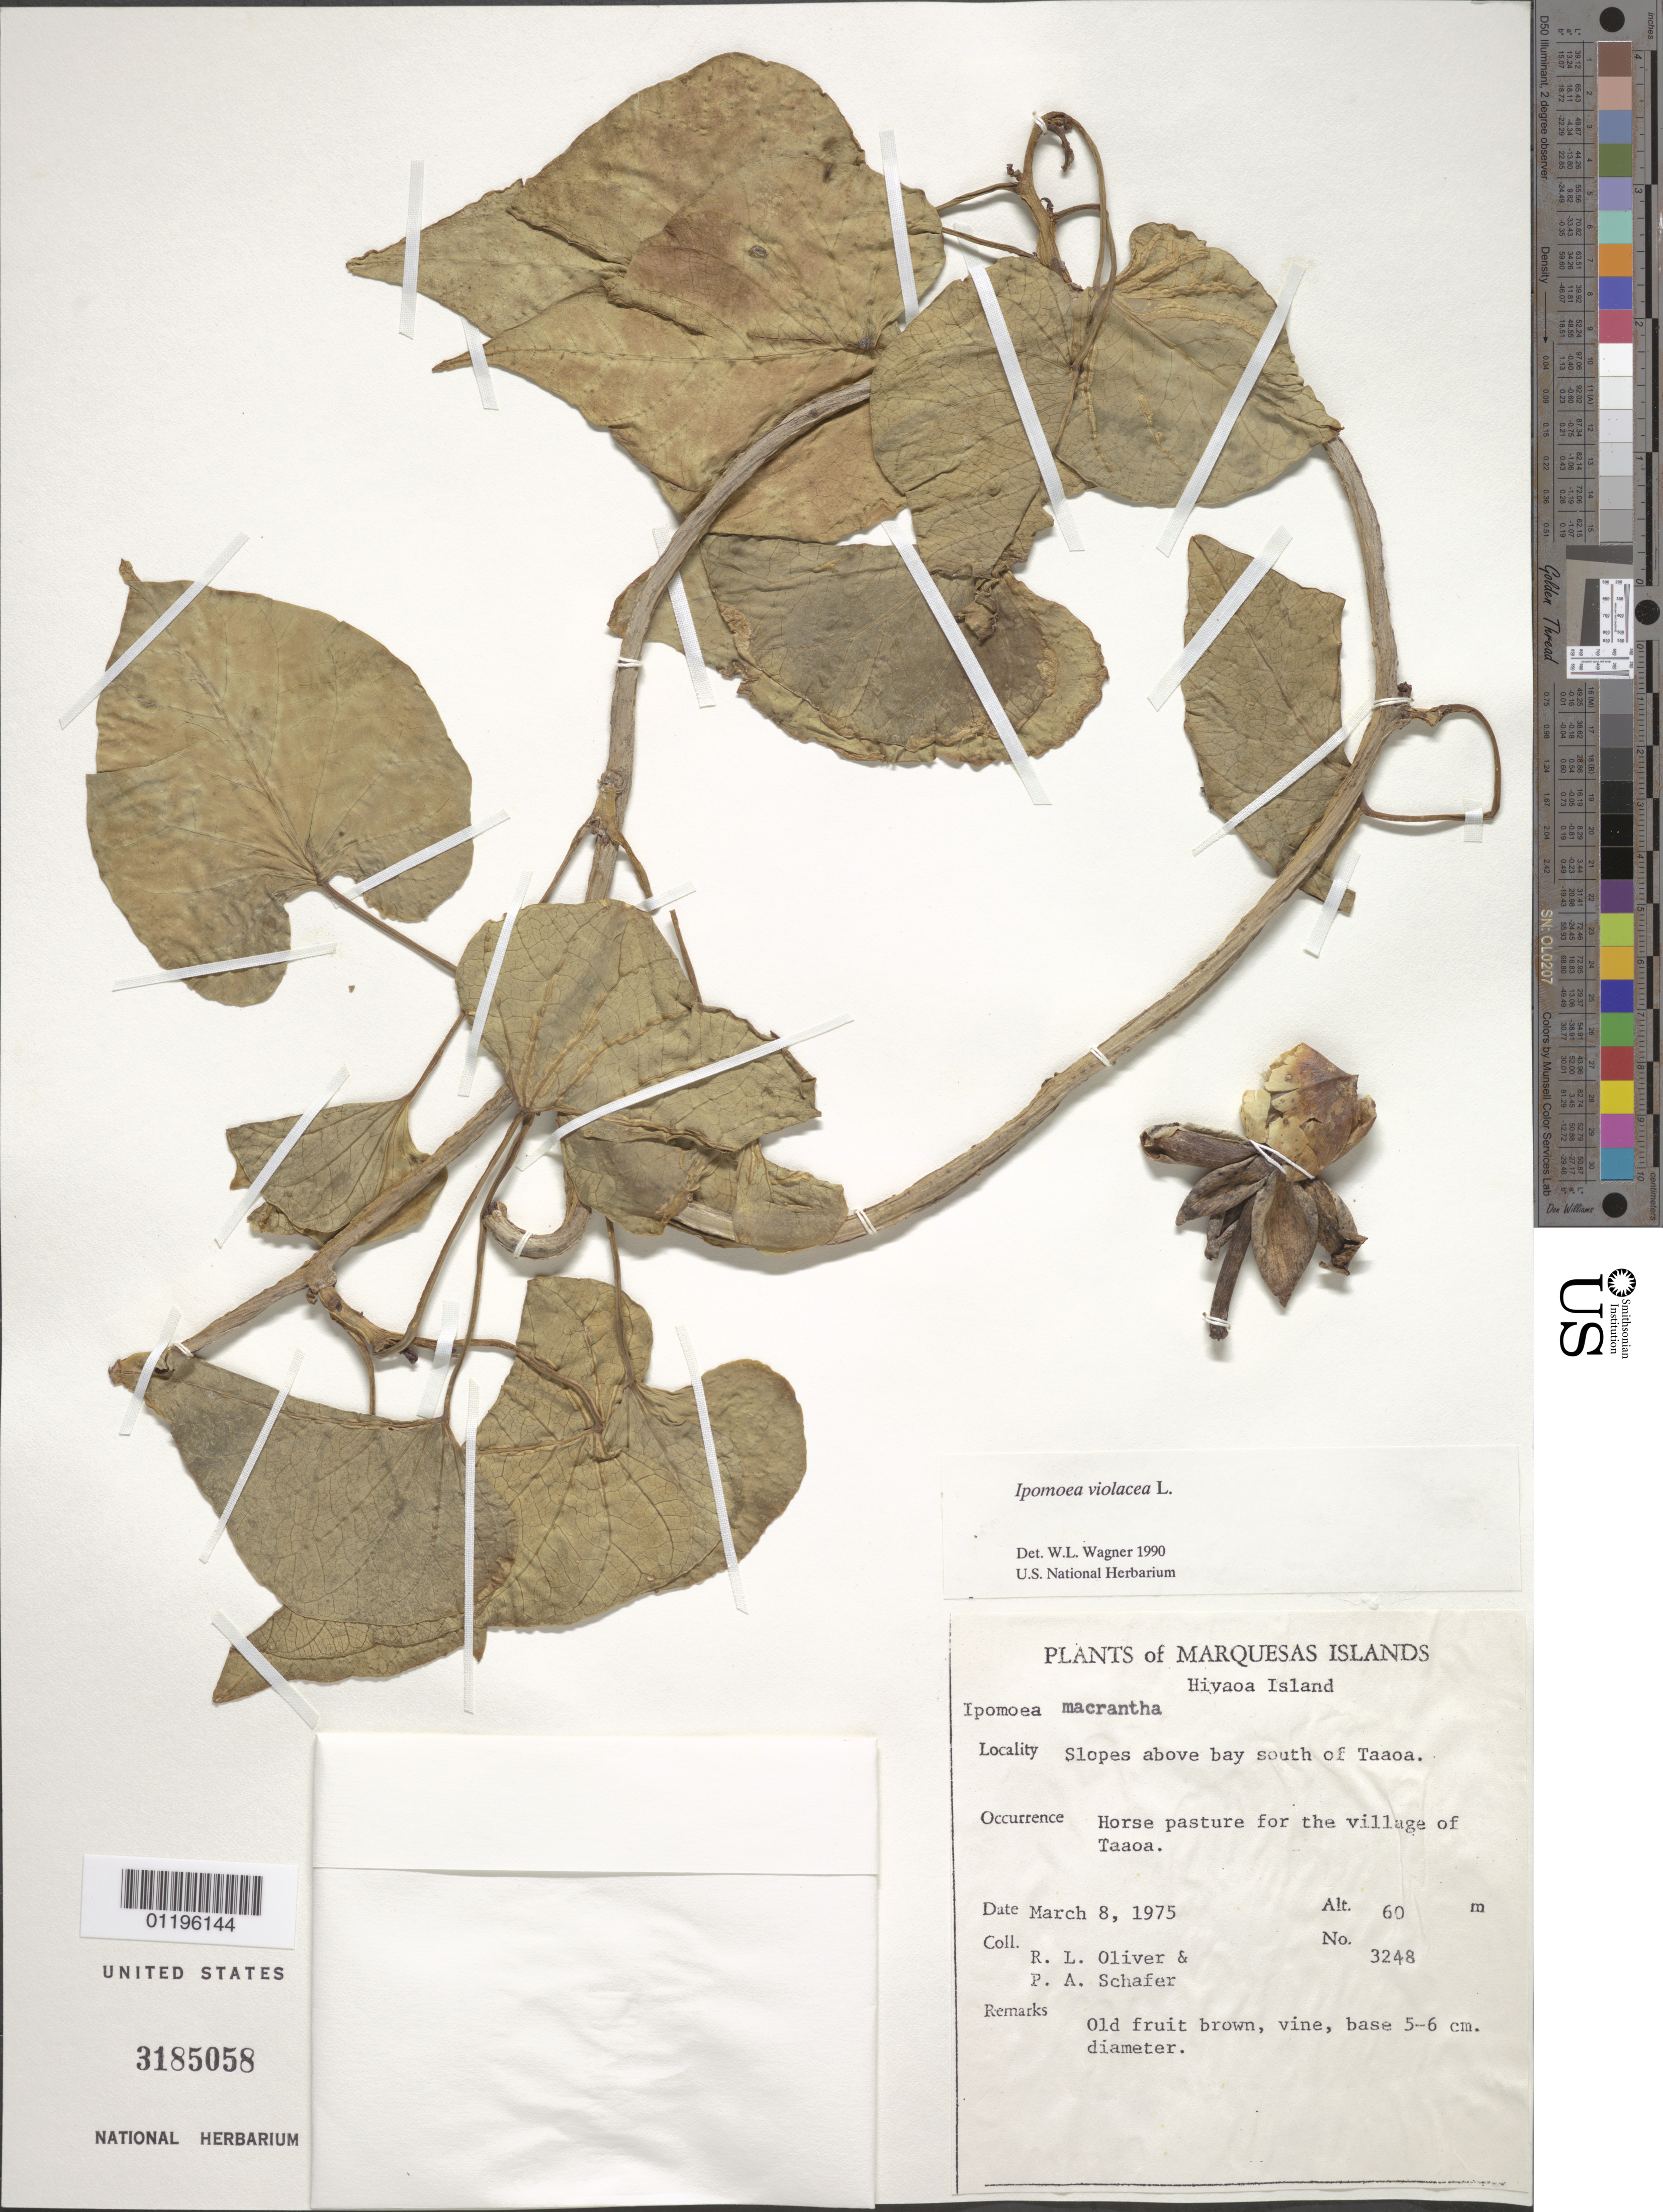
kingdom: Plantae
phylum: Tracheophyta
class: Magnoliopsida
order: Solanales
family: Convolvulaceae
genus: Ipomoea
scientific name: Ipomoea violacea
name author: L.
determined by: Wagner, W. L., (BOT), Smithsonian Institution - National Museum of Natural History (UNITED STATES)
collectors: R. L. Oliver & P. A. Schäfer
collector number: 3248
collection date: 1975-03-08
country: French Polynesia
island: Hiva Oa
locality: slopes above bay S of Taaoa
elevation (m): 60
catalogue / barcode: US 3185058